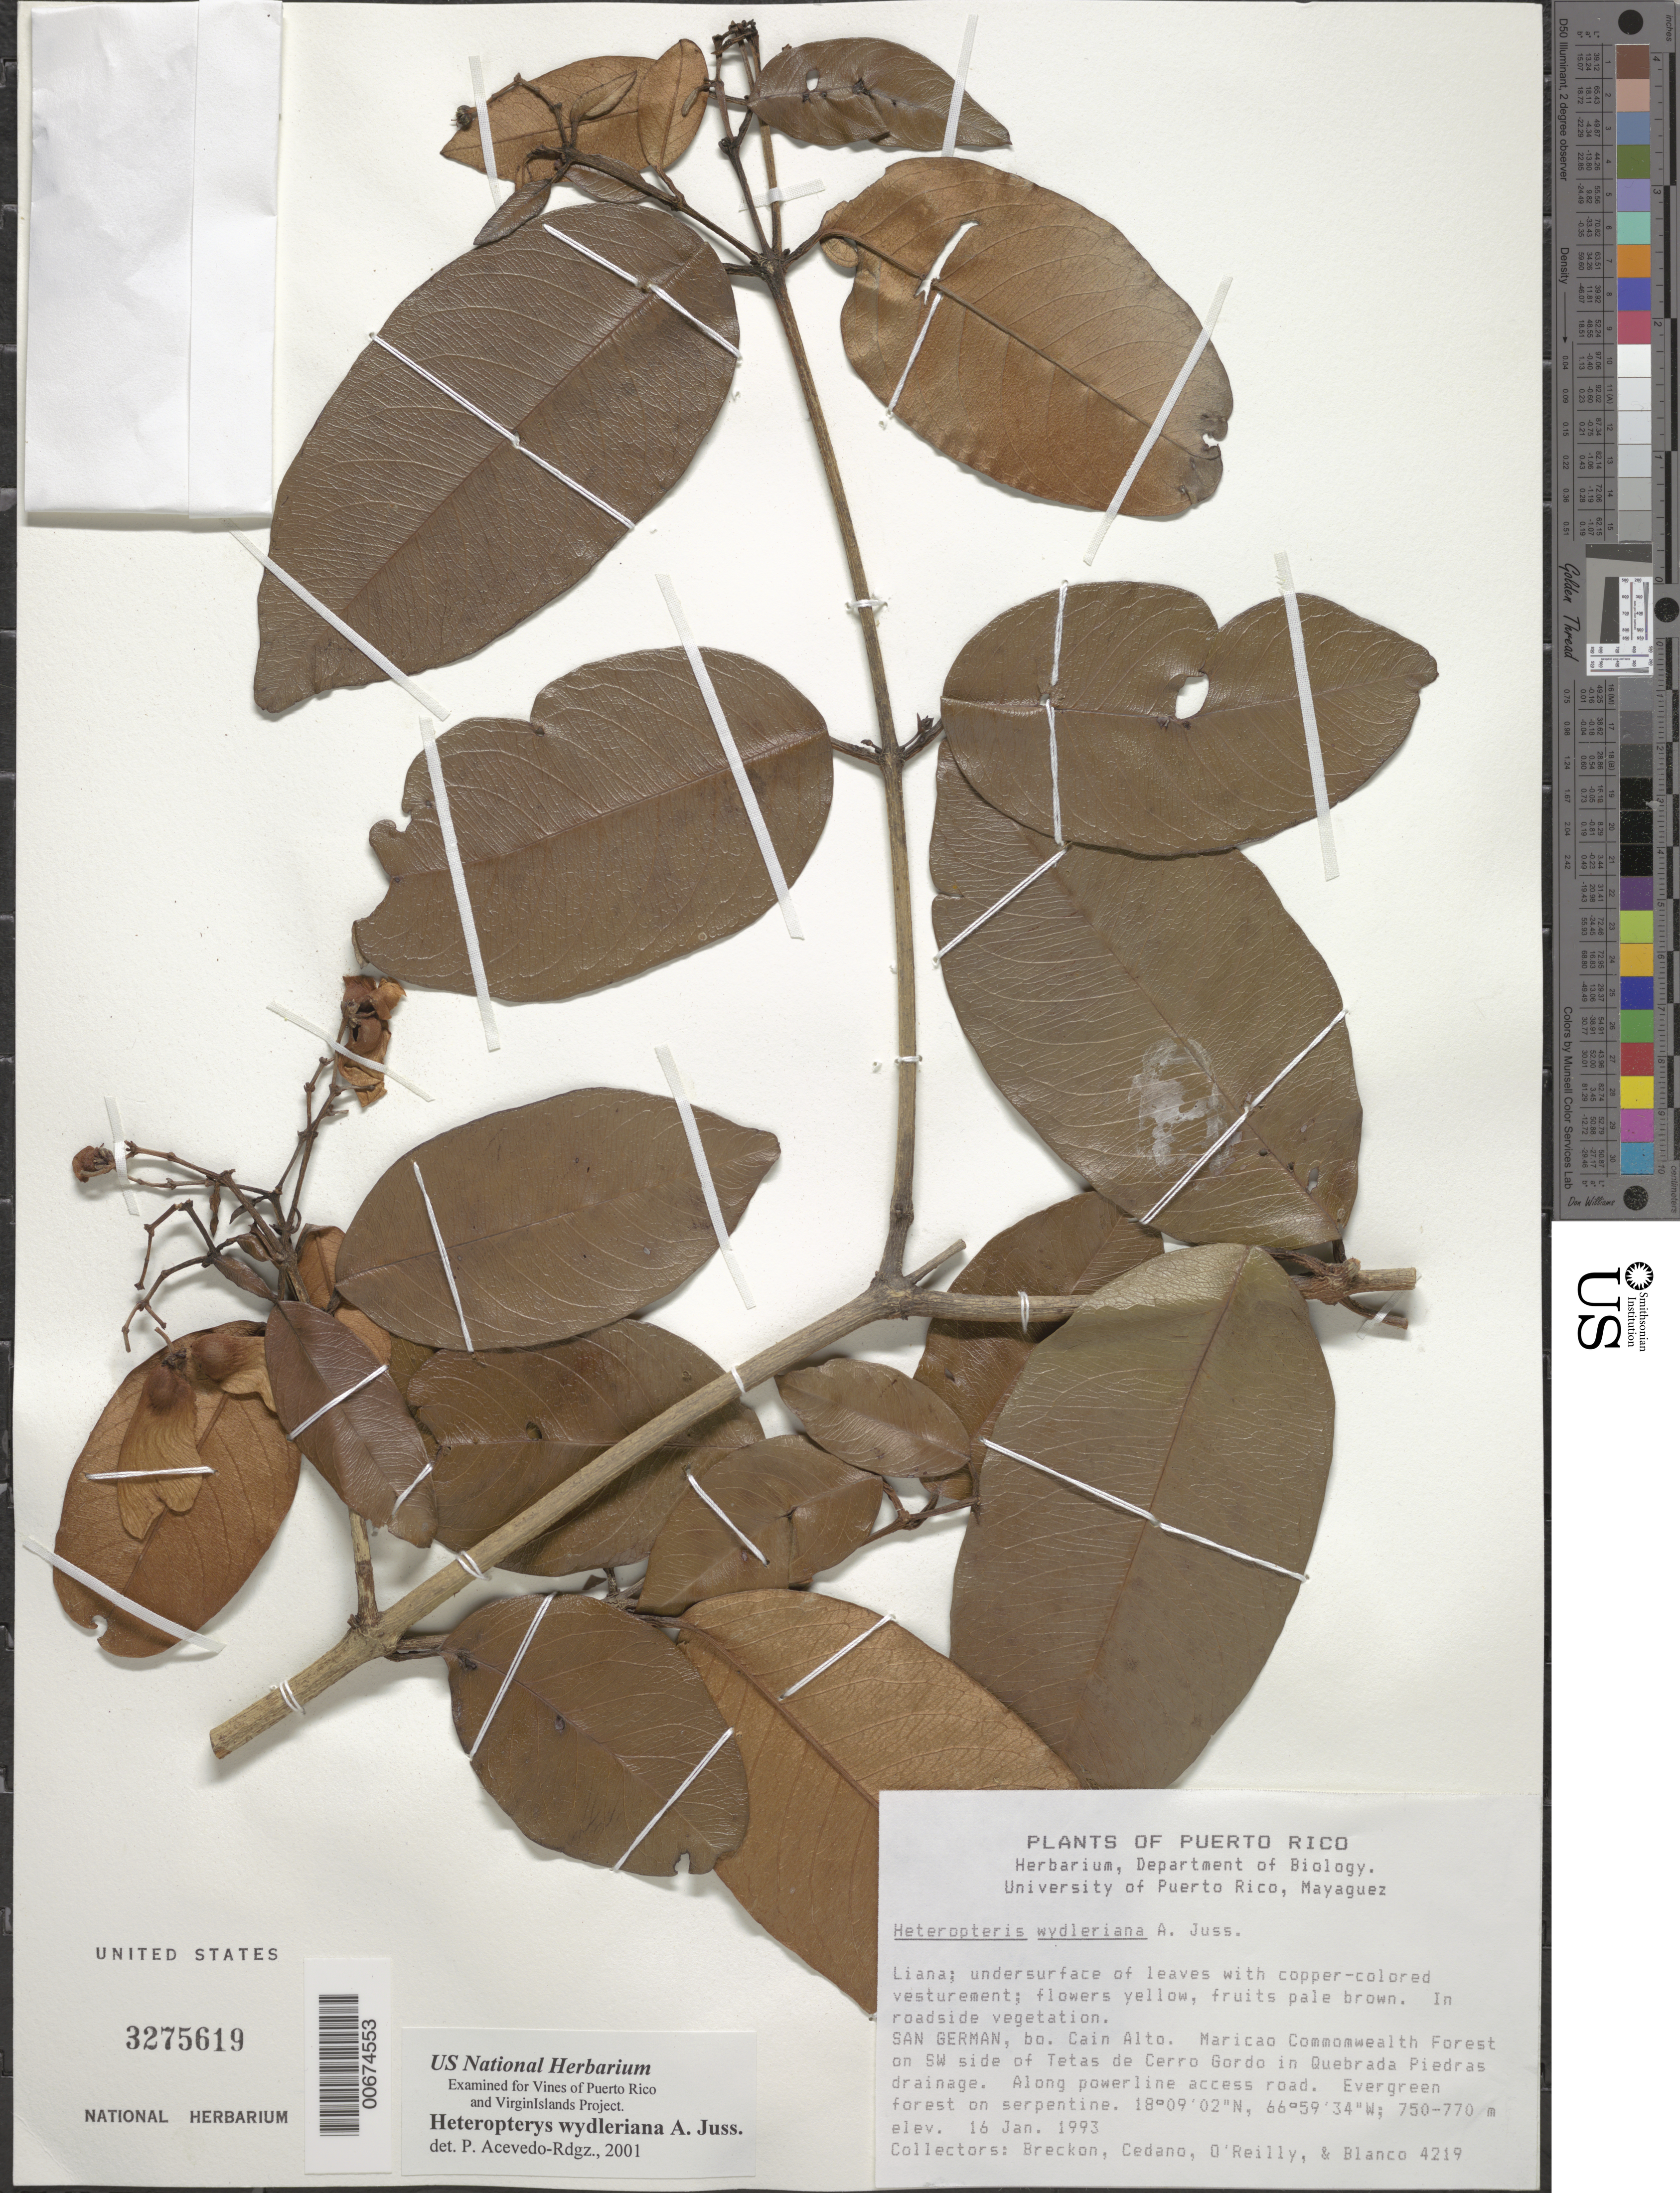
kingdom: Plantae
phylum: Tracheophyta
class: Magnoliopsida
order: Malpighiales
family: Malpighiaceae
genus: Heteropterys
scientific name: Heteropterys wydlerana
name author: A. Juss.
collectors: G. J. Breckon, J. A. Cedeño M., R. O'Reilly & J. Blanco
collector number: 4219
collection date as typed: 16 Jan 1993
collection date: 1993-01-16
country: Puerto Rico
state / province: Maricao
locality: San German: Bo. Cain Alto, Maricao Forest, on SW side of Tetas de Cerro Gordo in Quebrada Piedras.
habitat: Along powerline access road, evergreen forest on serpentine.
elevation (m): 750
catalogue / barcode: US 3275619